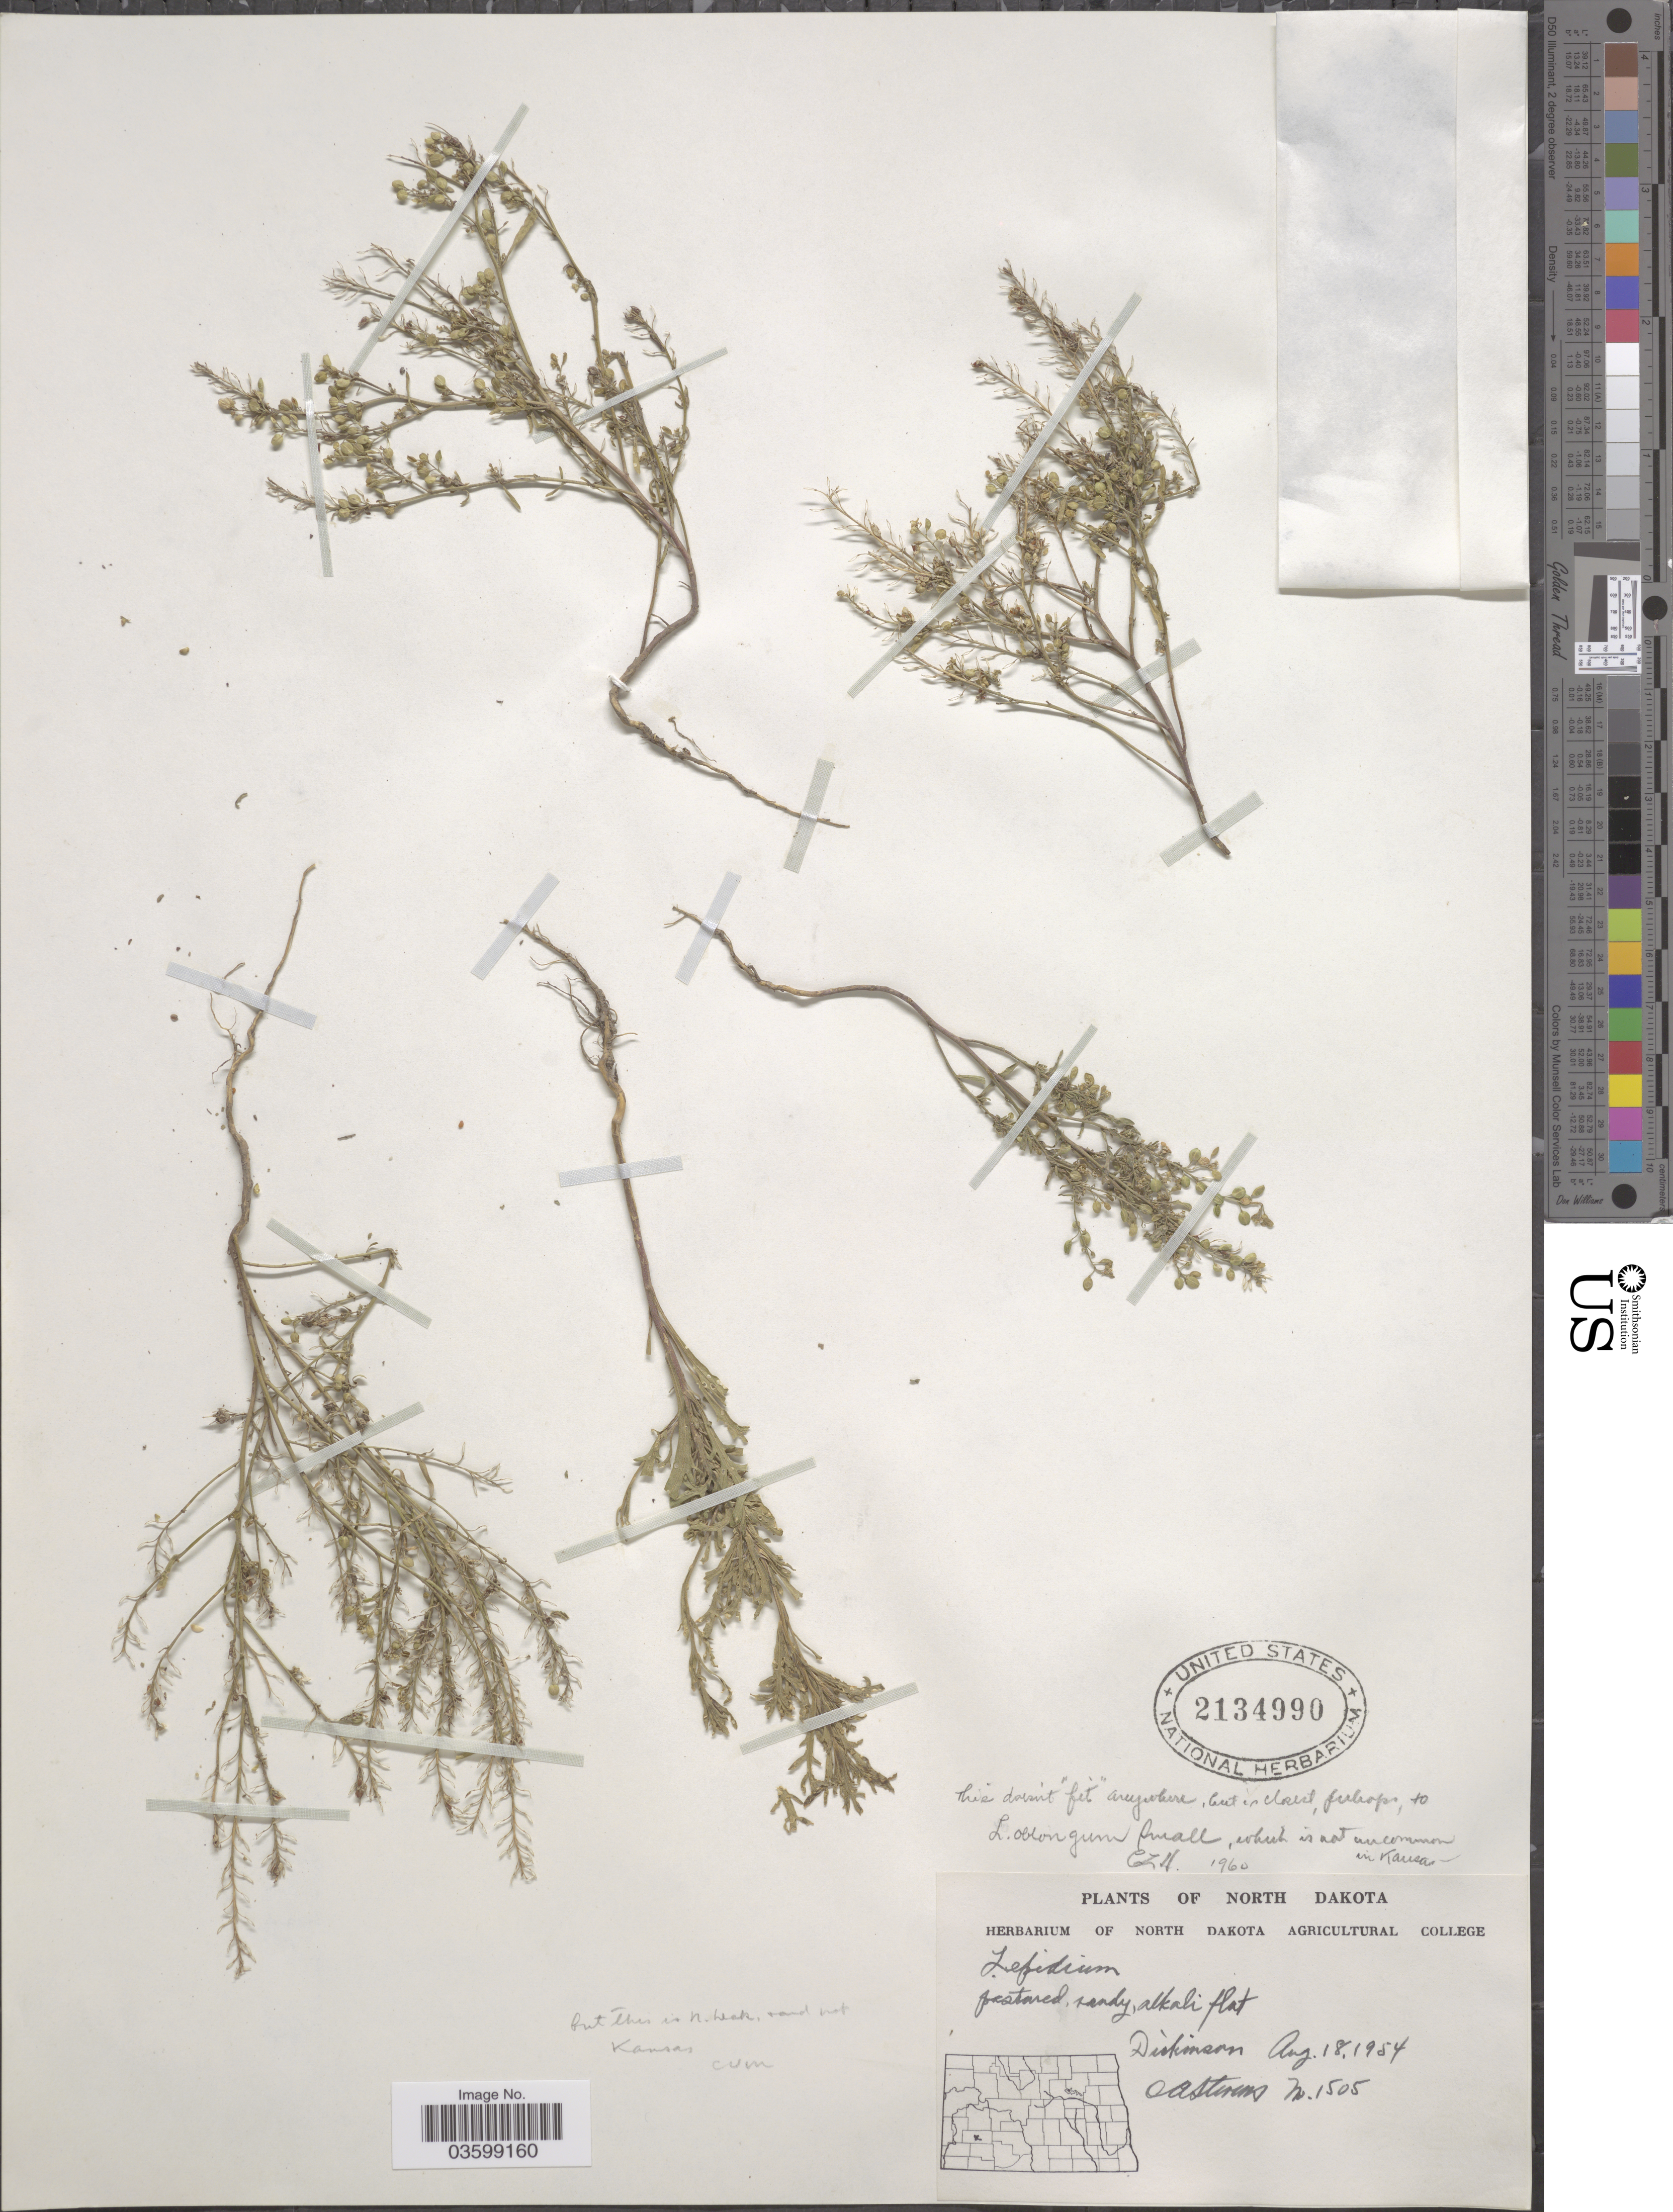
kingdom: Plantae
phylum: Tracheophyta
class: Magnoliopsida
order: Brassicales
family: Brassicaceae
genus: Lepidium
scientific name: Lepidium oblongum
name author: Small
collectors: O. A. Stevens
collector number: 1505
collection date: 1954-08-18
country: United States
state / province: North Dakota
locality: Dickinson.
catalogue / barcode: US 2134990